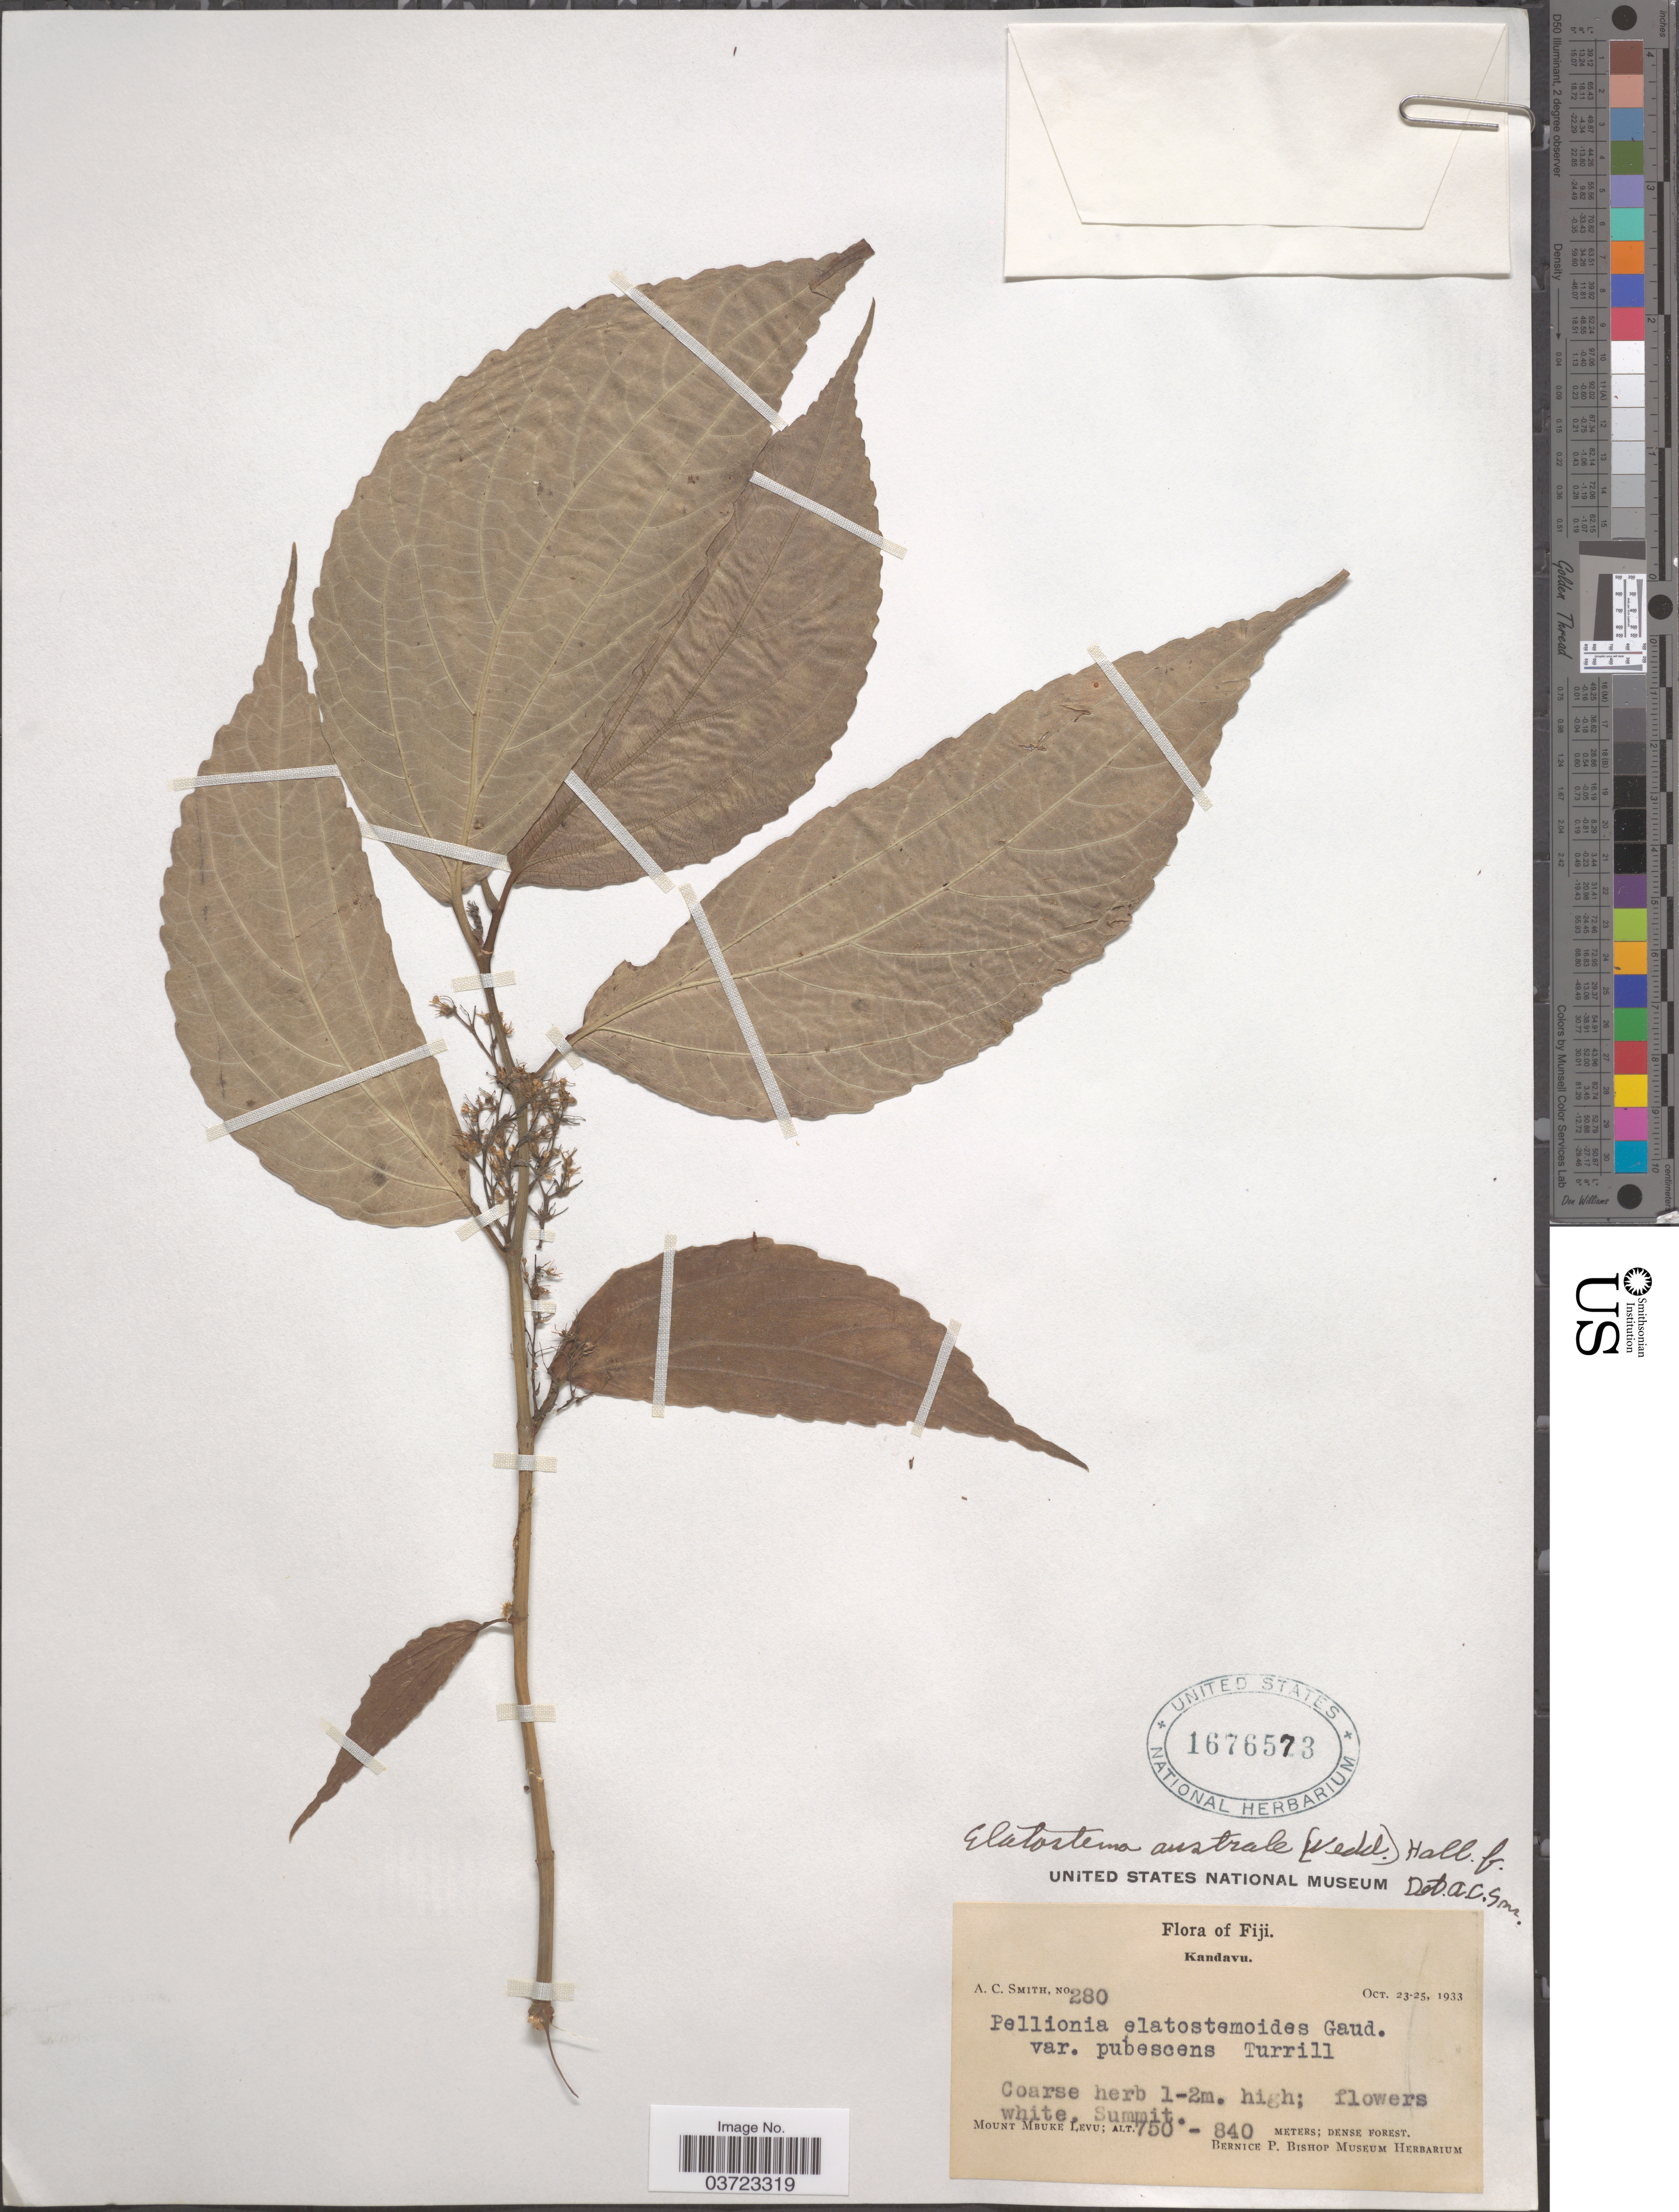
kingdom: Plantae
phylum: Tracheophyta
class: Magnoliopsida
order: Rosales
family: Urticaceae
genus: Elatostema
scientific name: Elatostema australe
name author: Hallier f.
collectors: A. C. Smith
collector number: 280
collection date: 1933-10-23/1933-10-25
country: Fiji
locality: Kandavu. Mount Mbuke Levu.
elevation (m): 750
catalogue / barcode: US 1676573